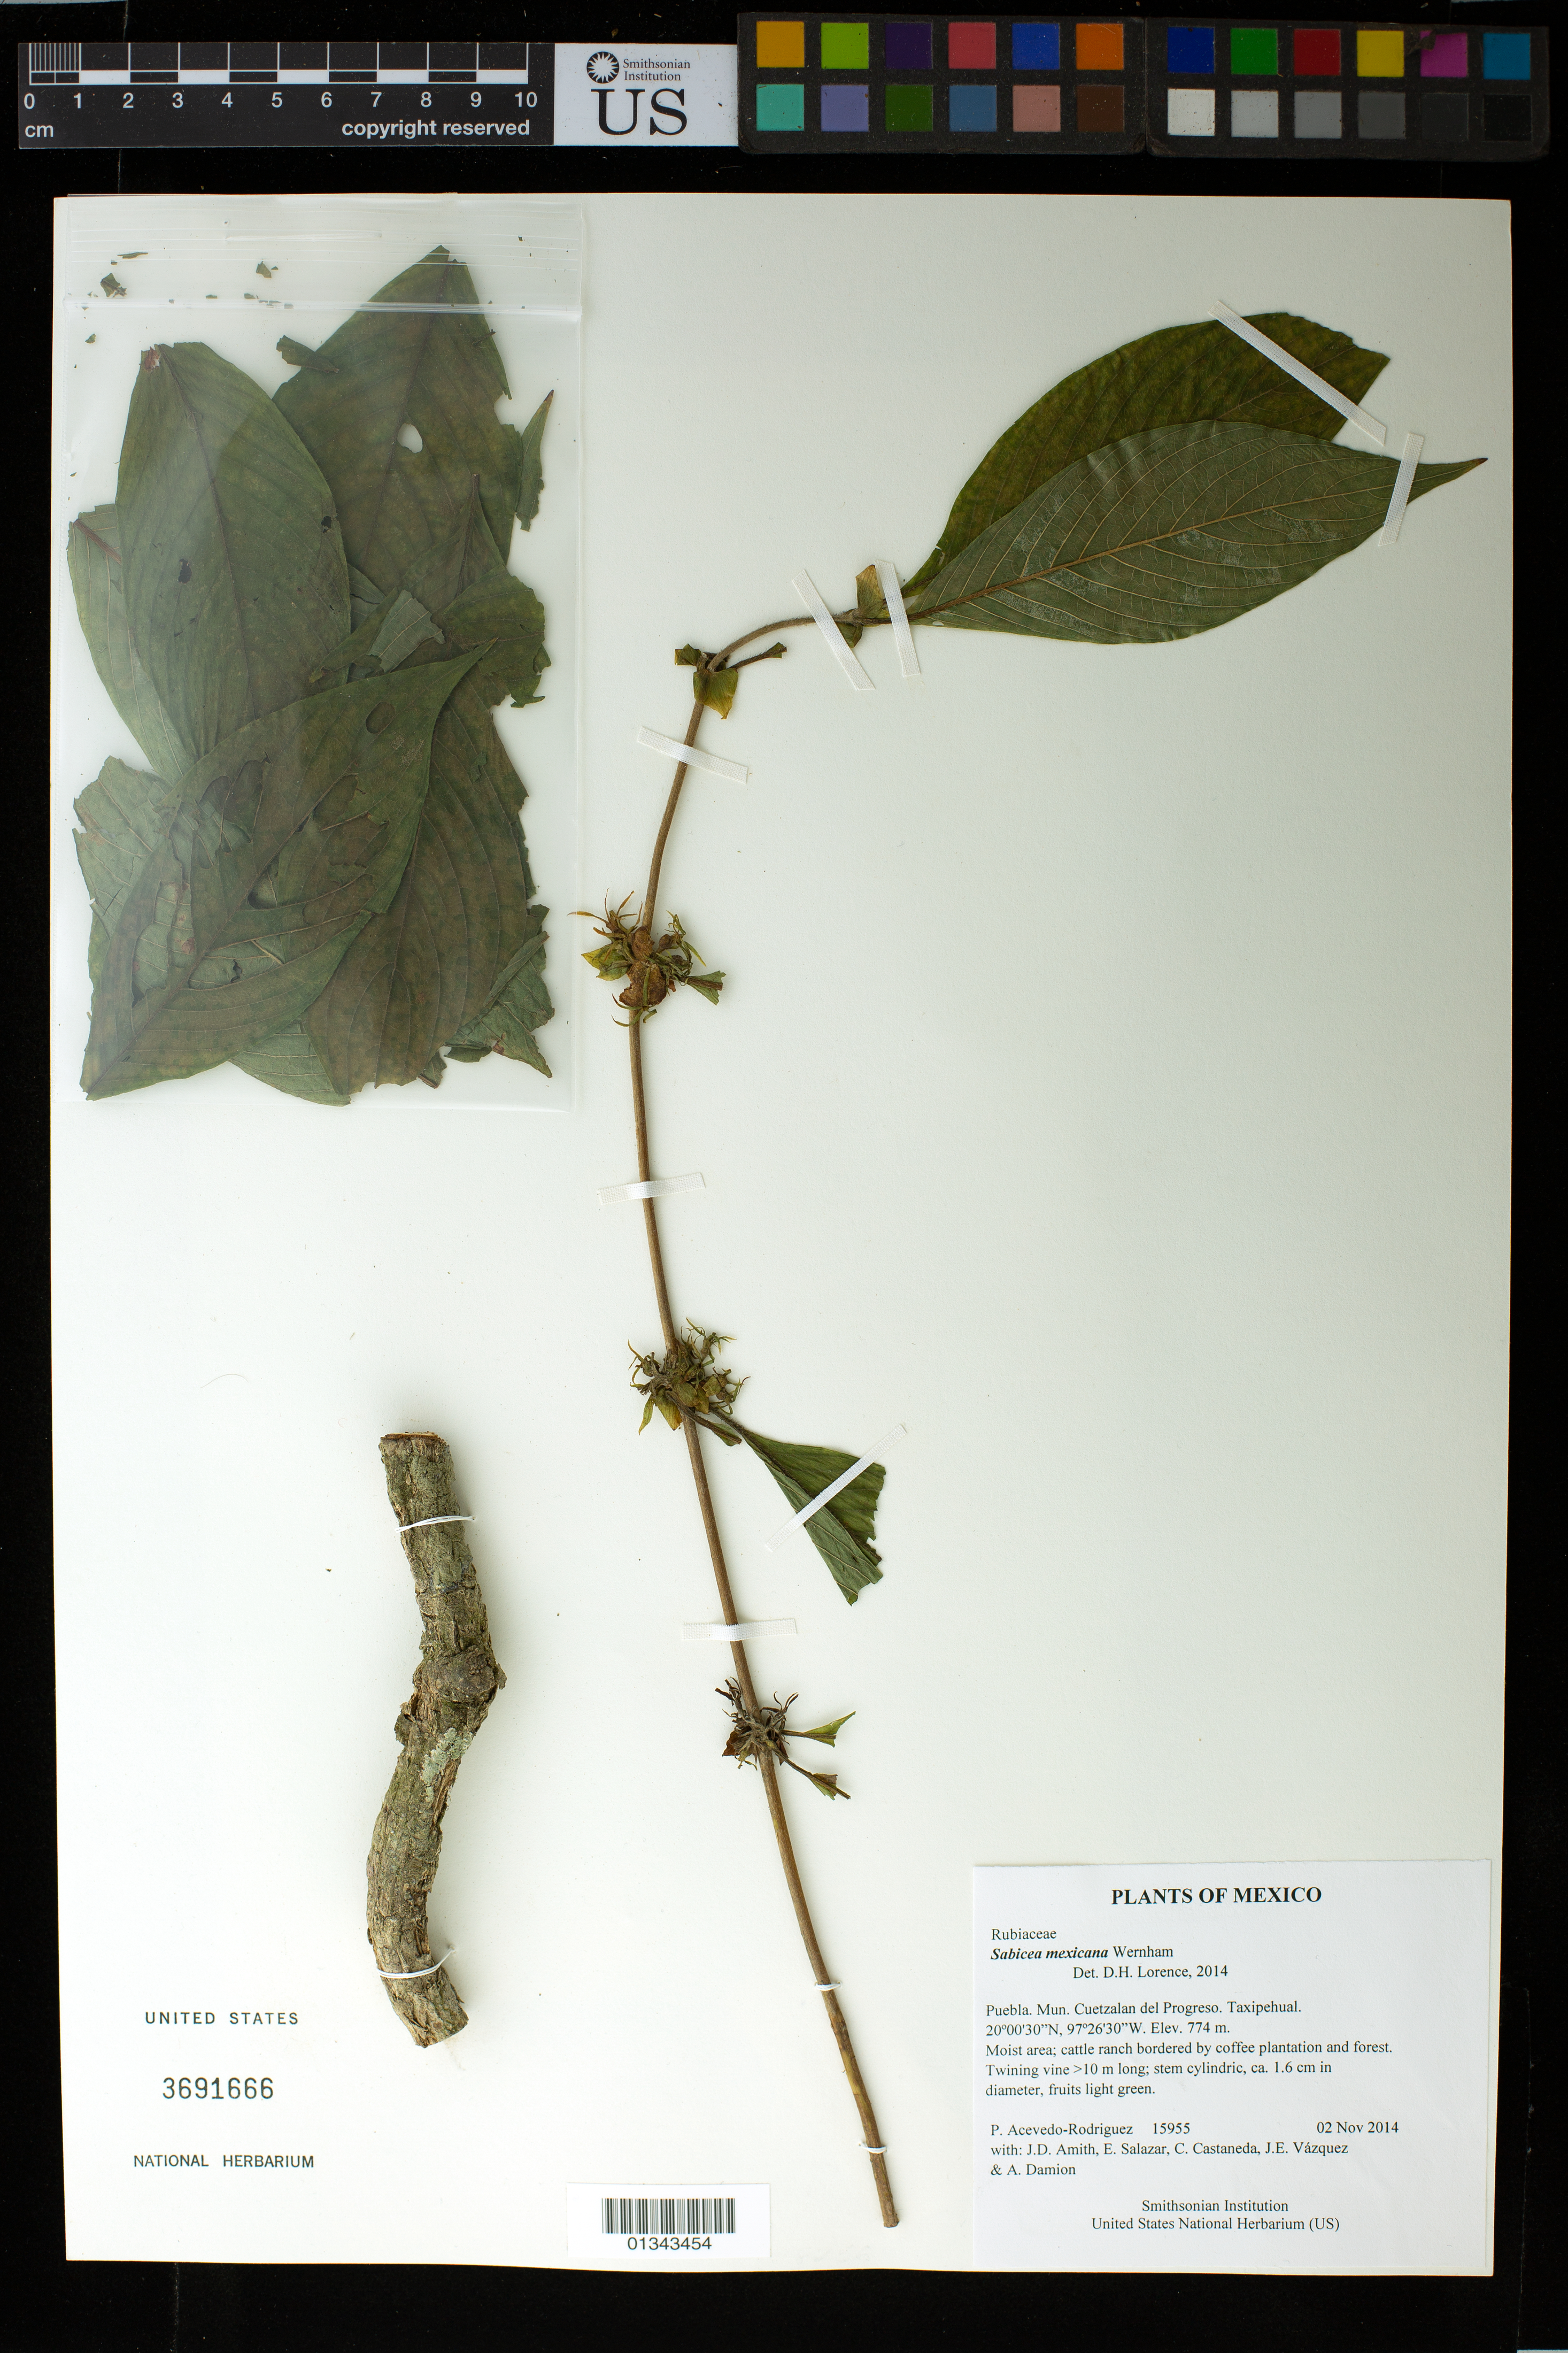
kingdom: Plantae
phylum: Tracheophyta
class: Magnoliopsida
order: Gentianales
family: Rubiaceae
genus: Sabicea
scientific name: Sabicea mexicana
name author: Wernham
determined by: Lorence, David H., (PTBG), National Tropical Botanical Garden (UNITED STATES)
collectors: P. Acevedo-Rodr., J. D. Amith, E. Salazar, C. Castaneda, J. E. Vázquez & A. Damion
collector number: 15955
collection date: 2014-11-02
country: Mexico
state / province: Puebla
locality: Mun. Cuetzalan del Progreso. Taxipehual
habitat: Moist area; cattle ranch bordered with coffee plant. and forest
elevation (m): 774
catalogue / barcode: US 3691666